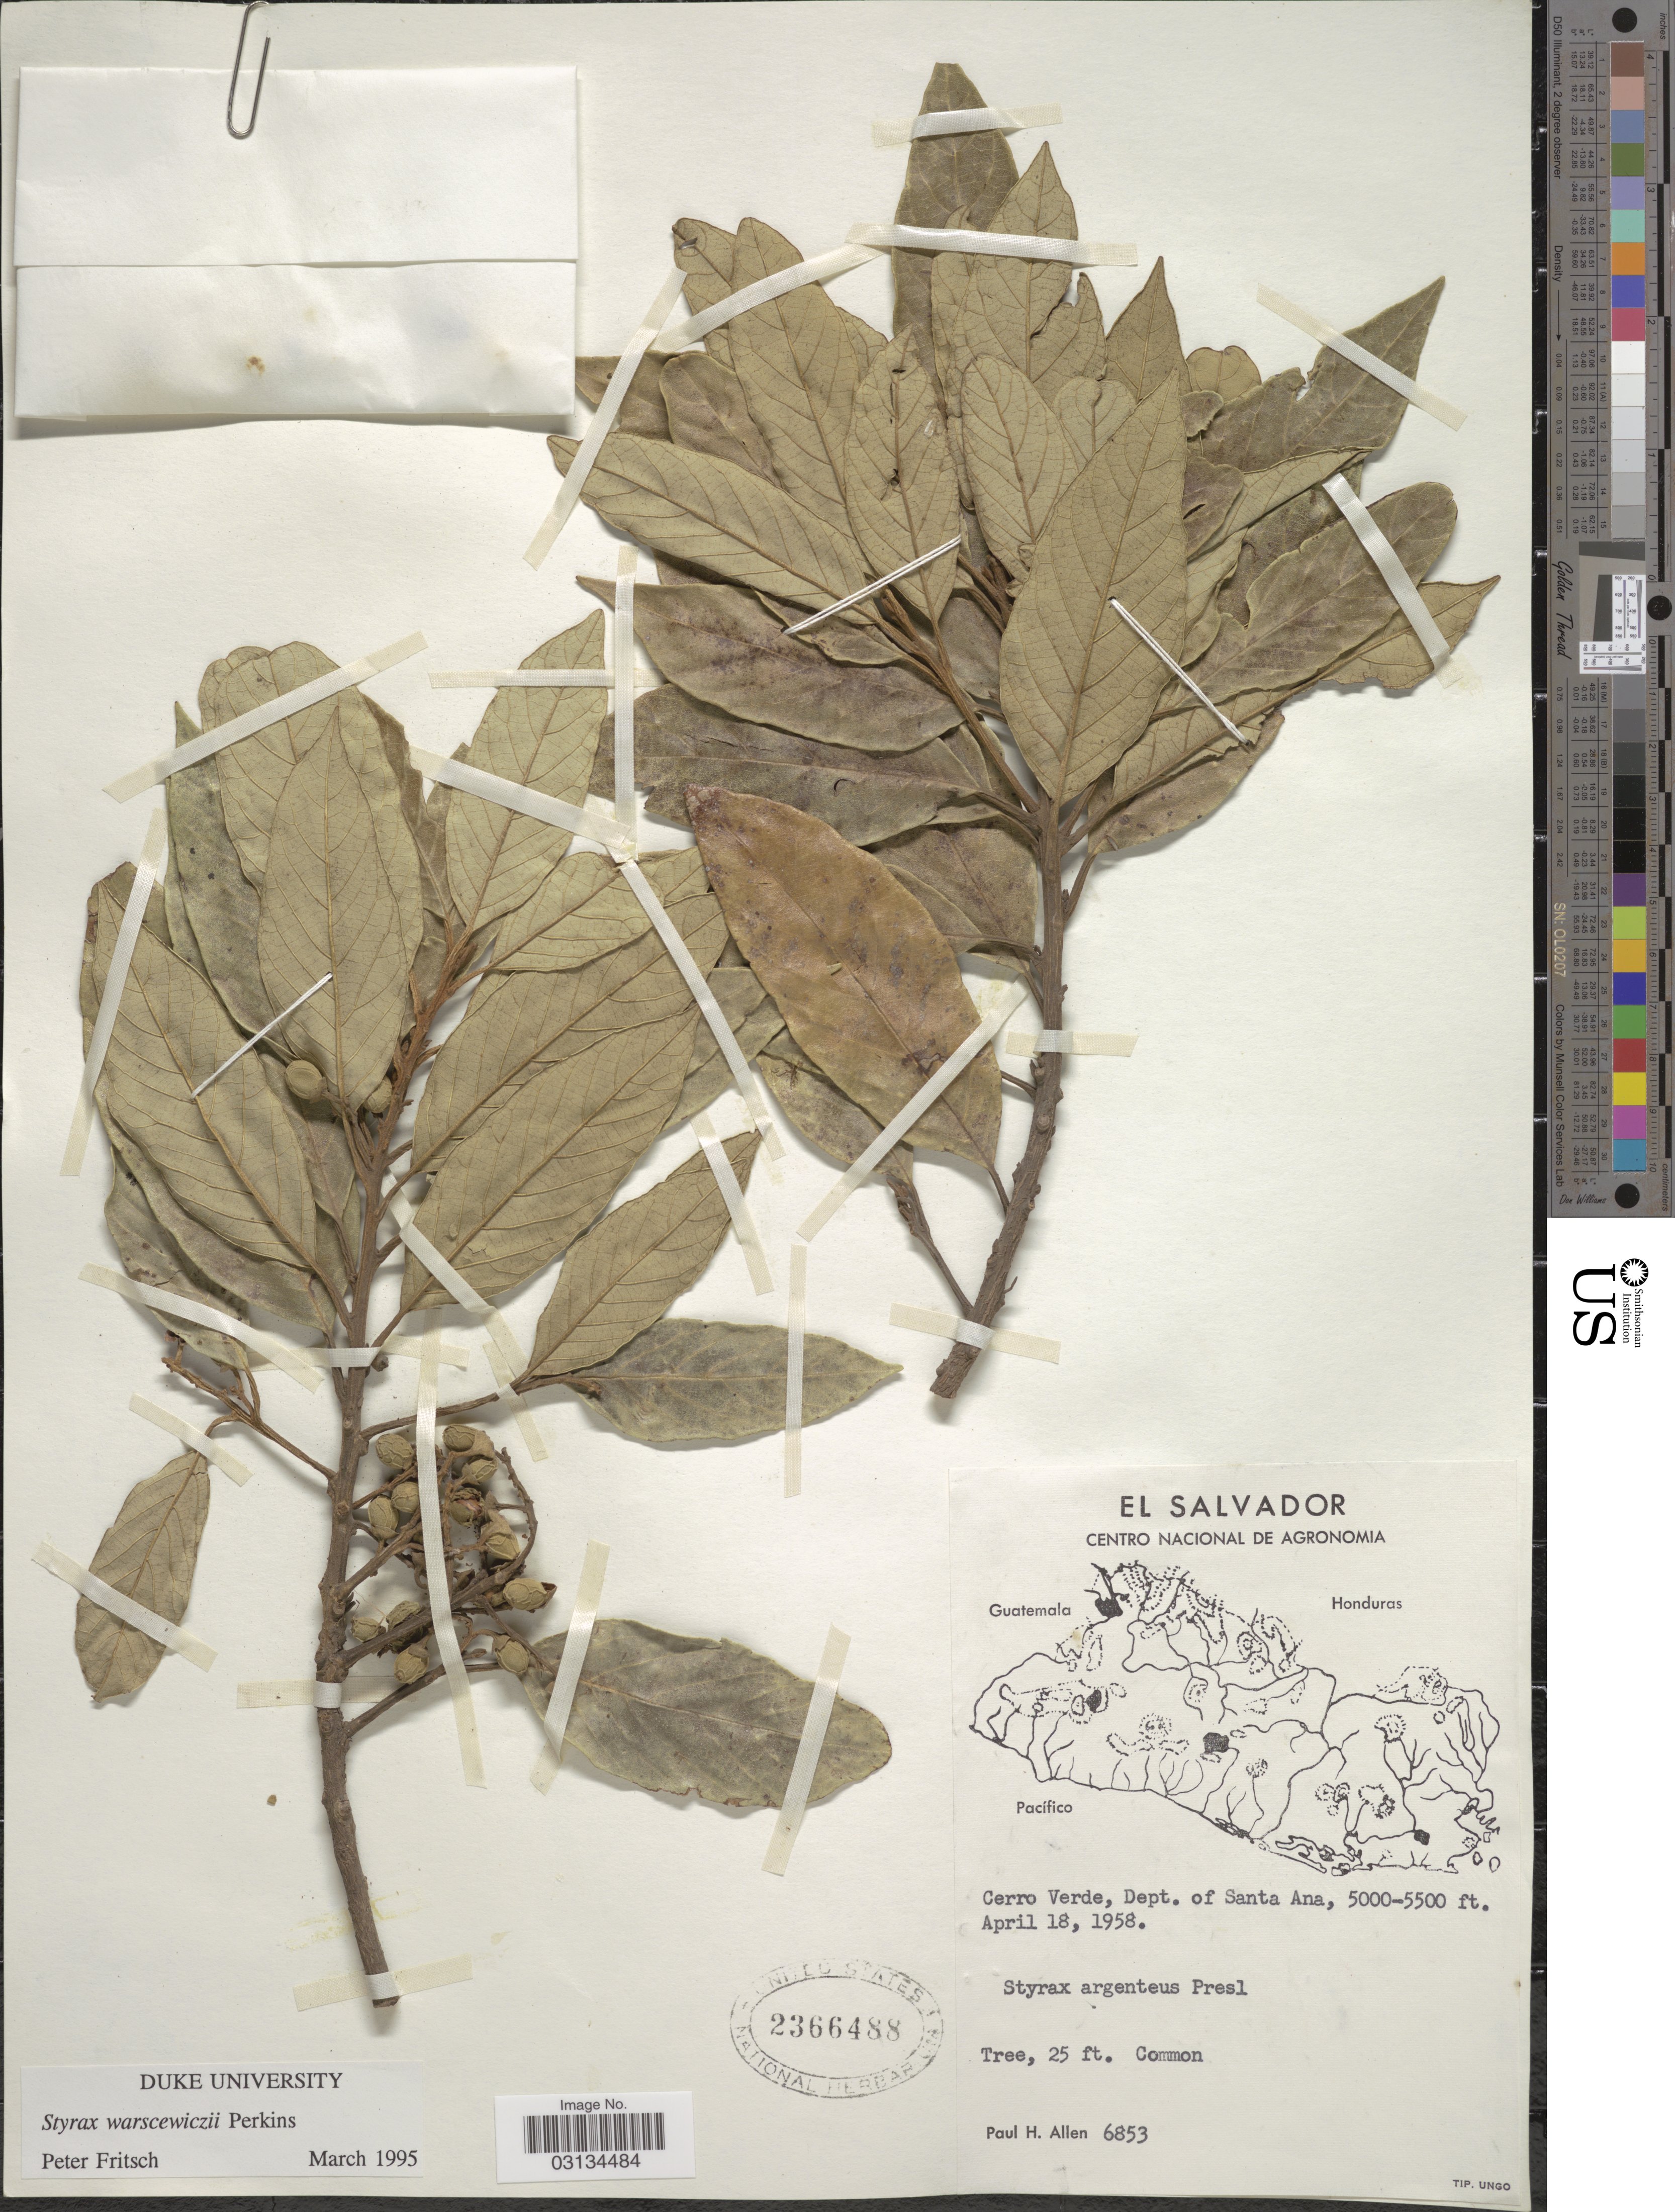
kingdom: Plantae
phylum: Tracheophyta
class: Magnoliopsida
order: Ericales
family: Styracaceae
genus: Styrax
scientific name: Styrax warscewiczii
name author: Perkins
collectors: P. H. Allen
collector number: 6853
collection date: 1958-04-18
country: El Salvador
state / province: Santa Ana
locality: Cerro Verde, Dept. of Santa Ana.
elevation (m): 1524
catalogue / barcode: US 2366488